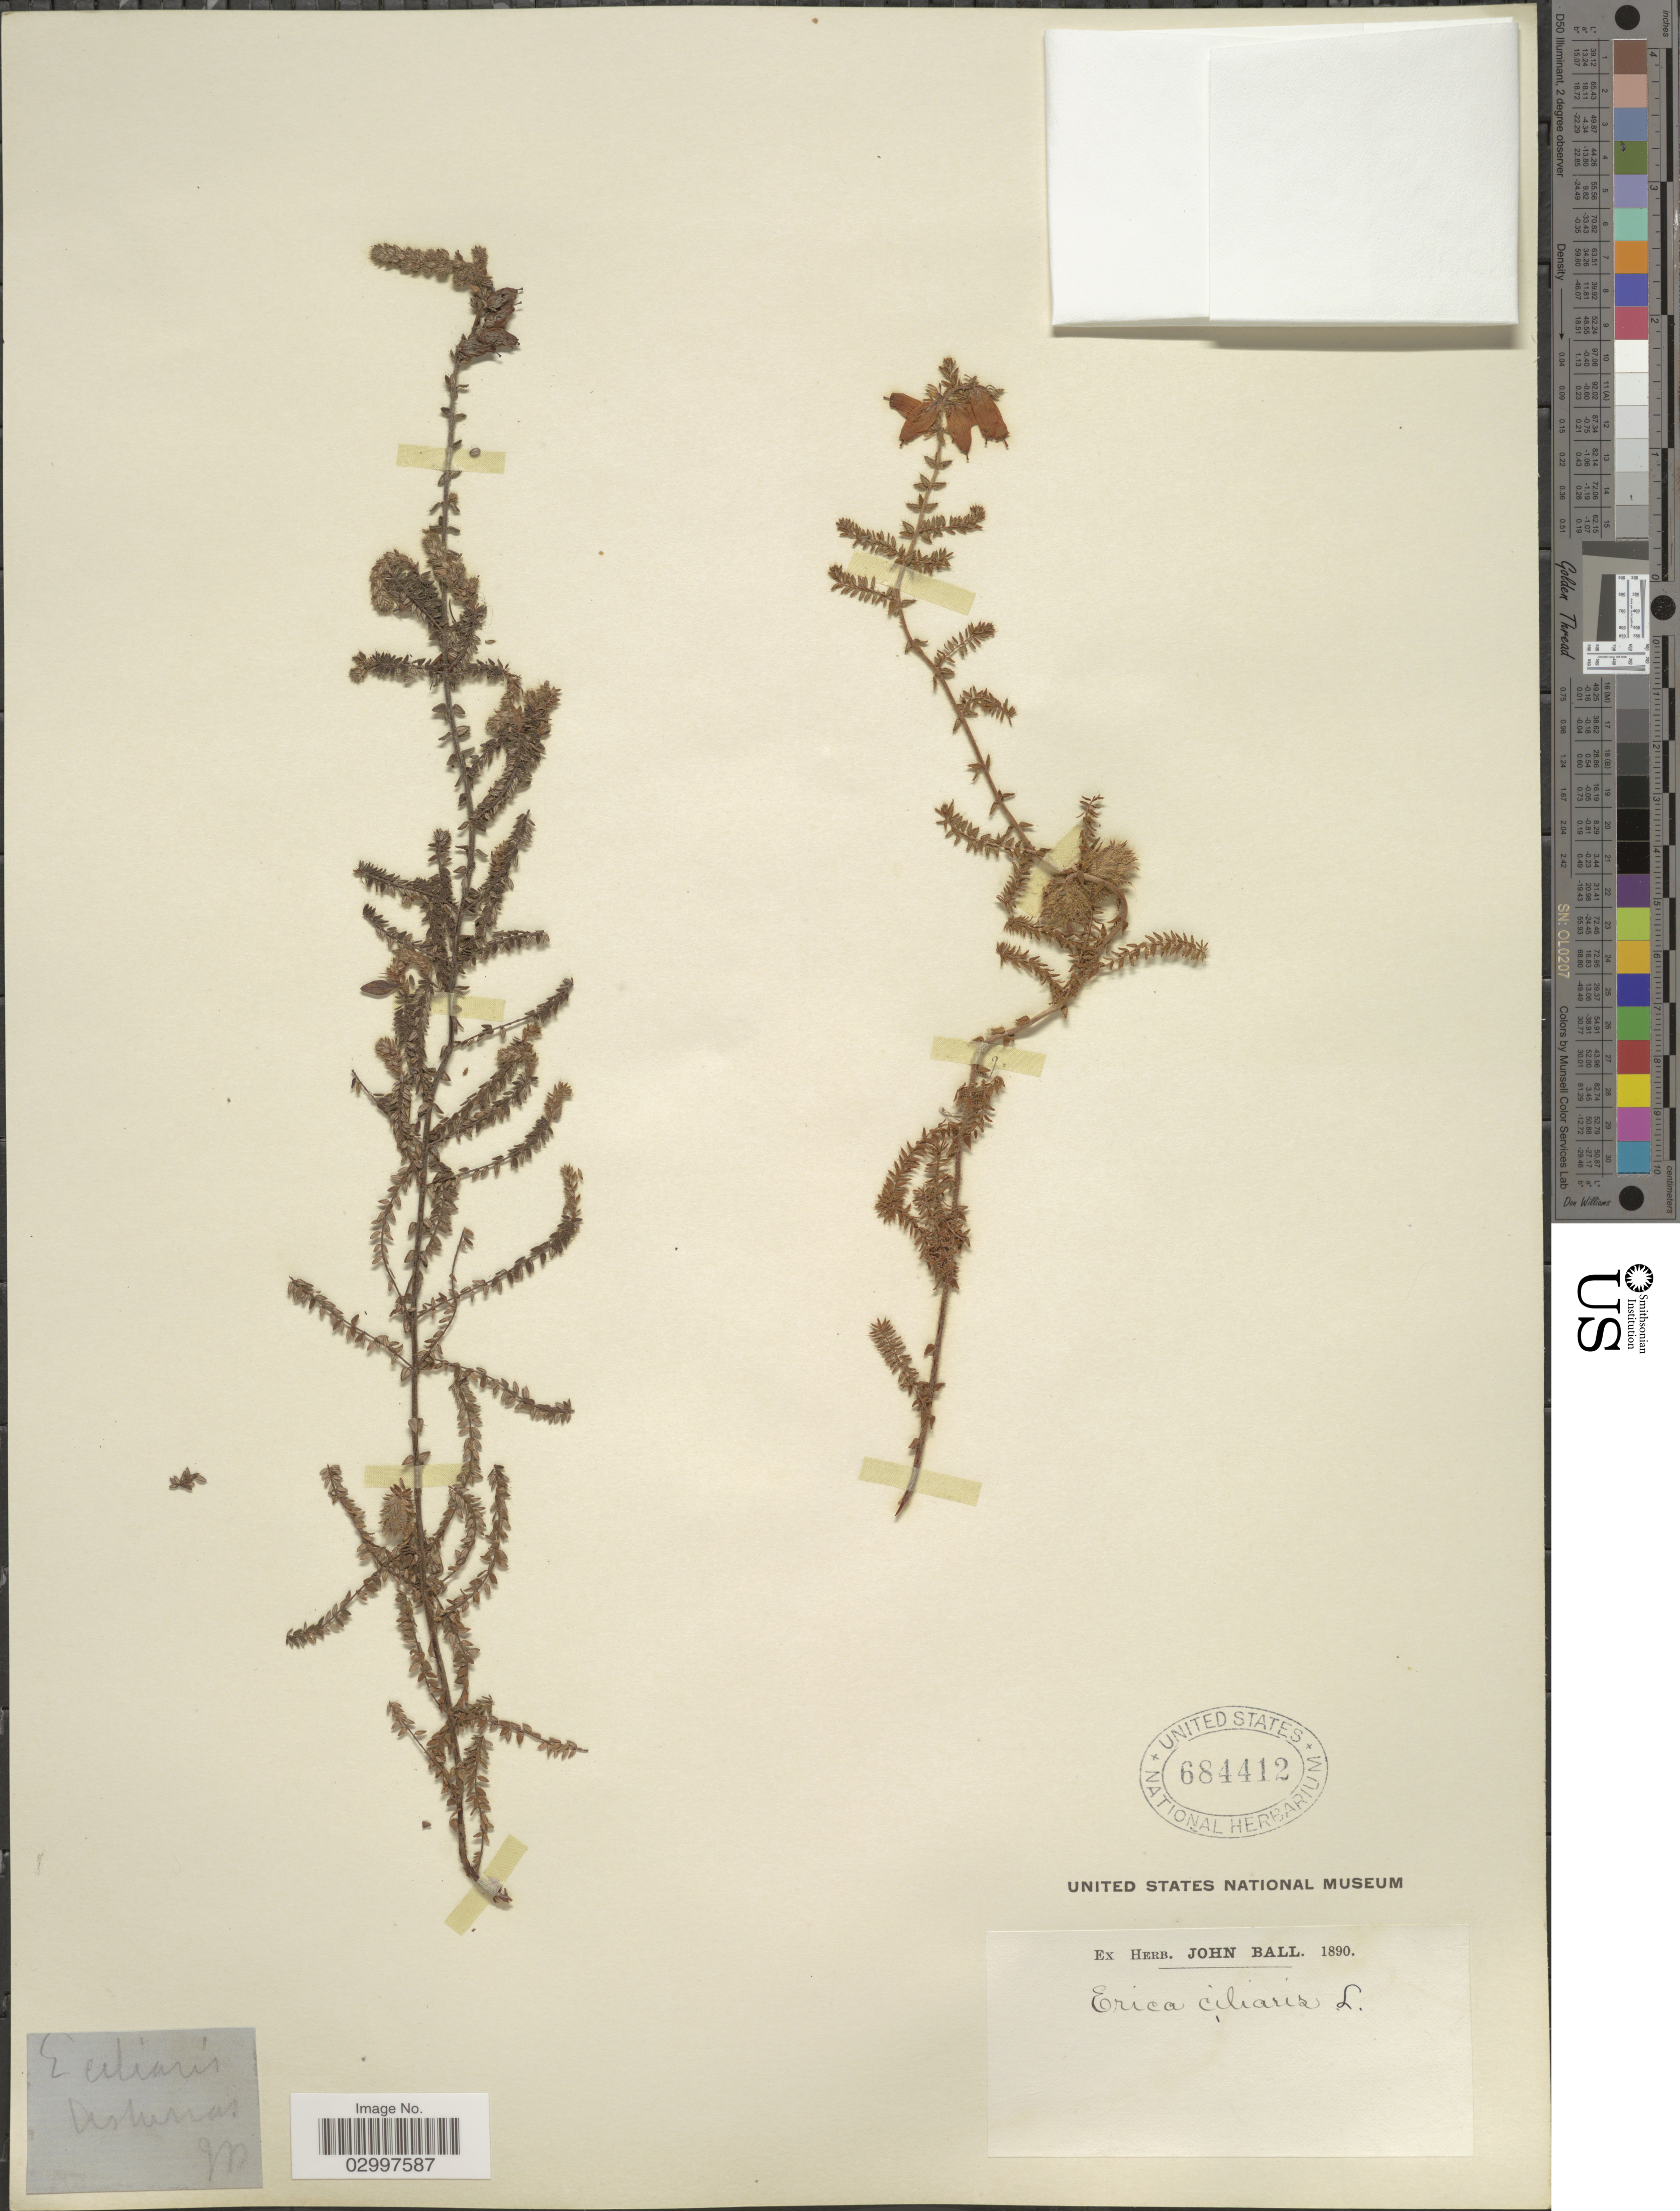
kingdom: Plantae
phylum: Tracheophyta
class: Magnoliopsida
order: Ericales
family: Ericaceae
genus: Erica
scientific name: Erica ciliaris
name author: L.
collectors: J. Ball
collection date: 1890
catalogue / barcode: US 684412